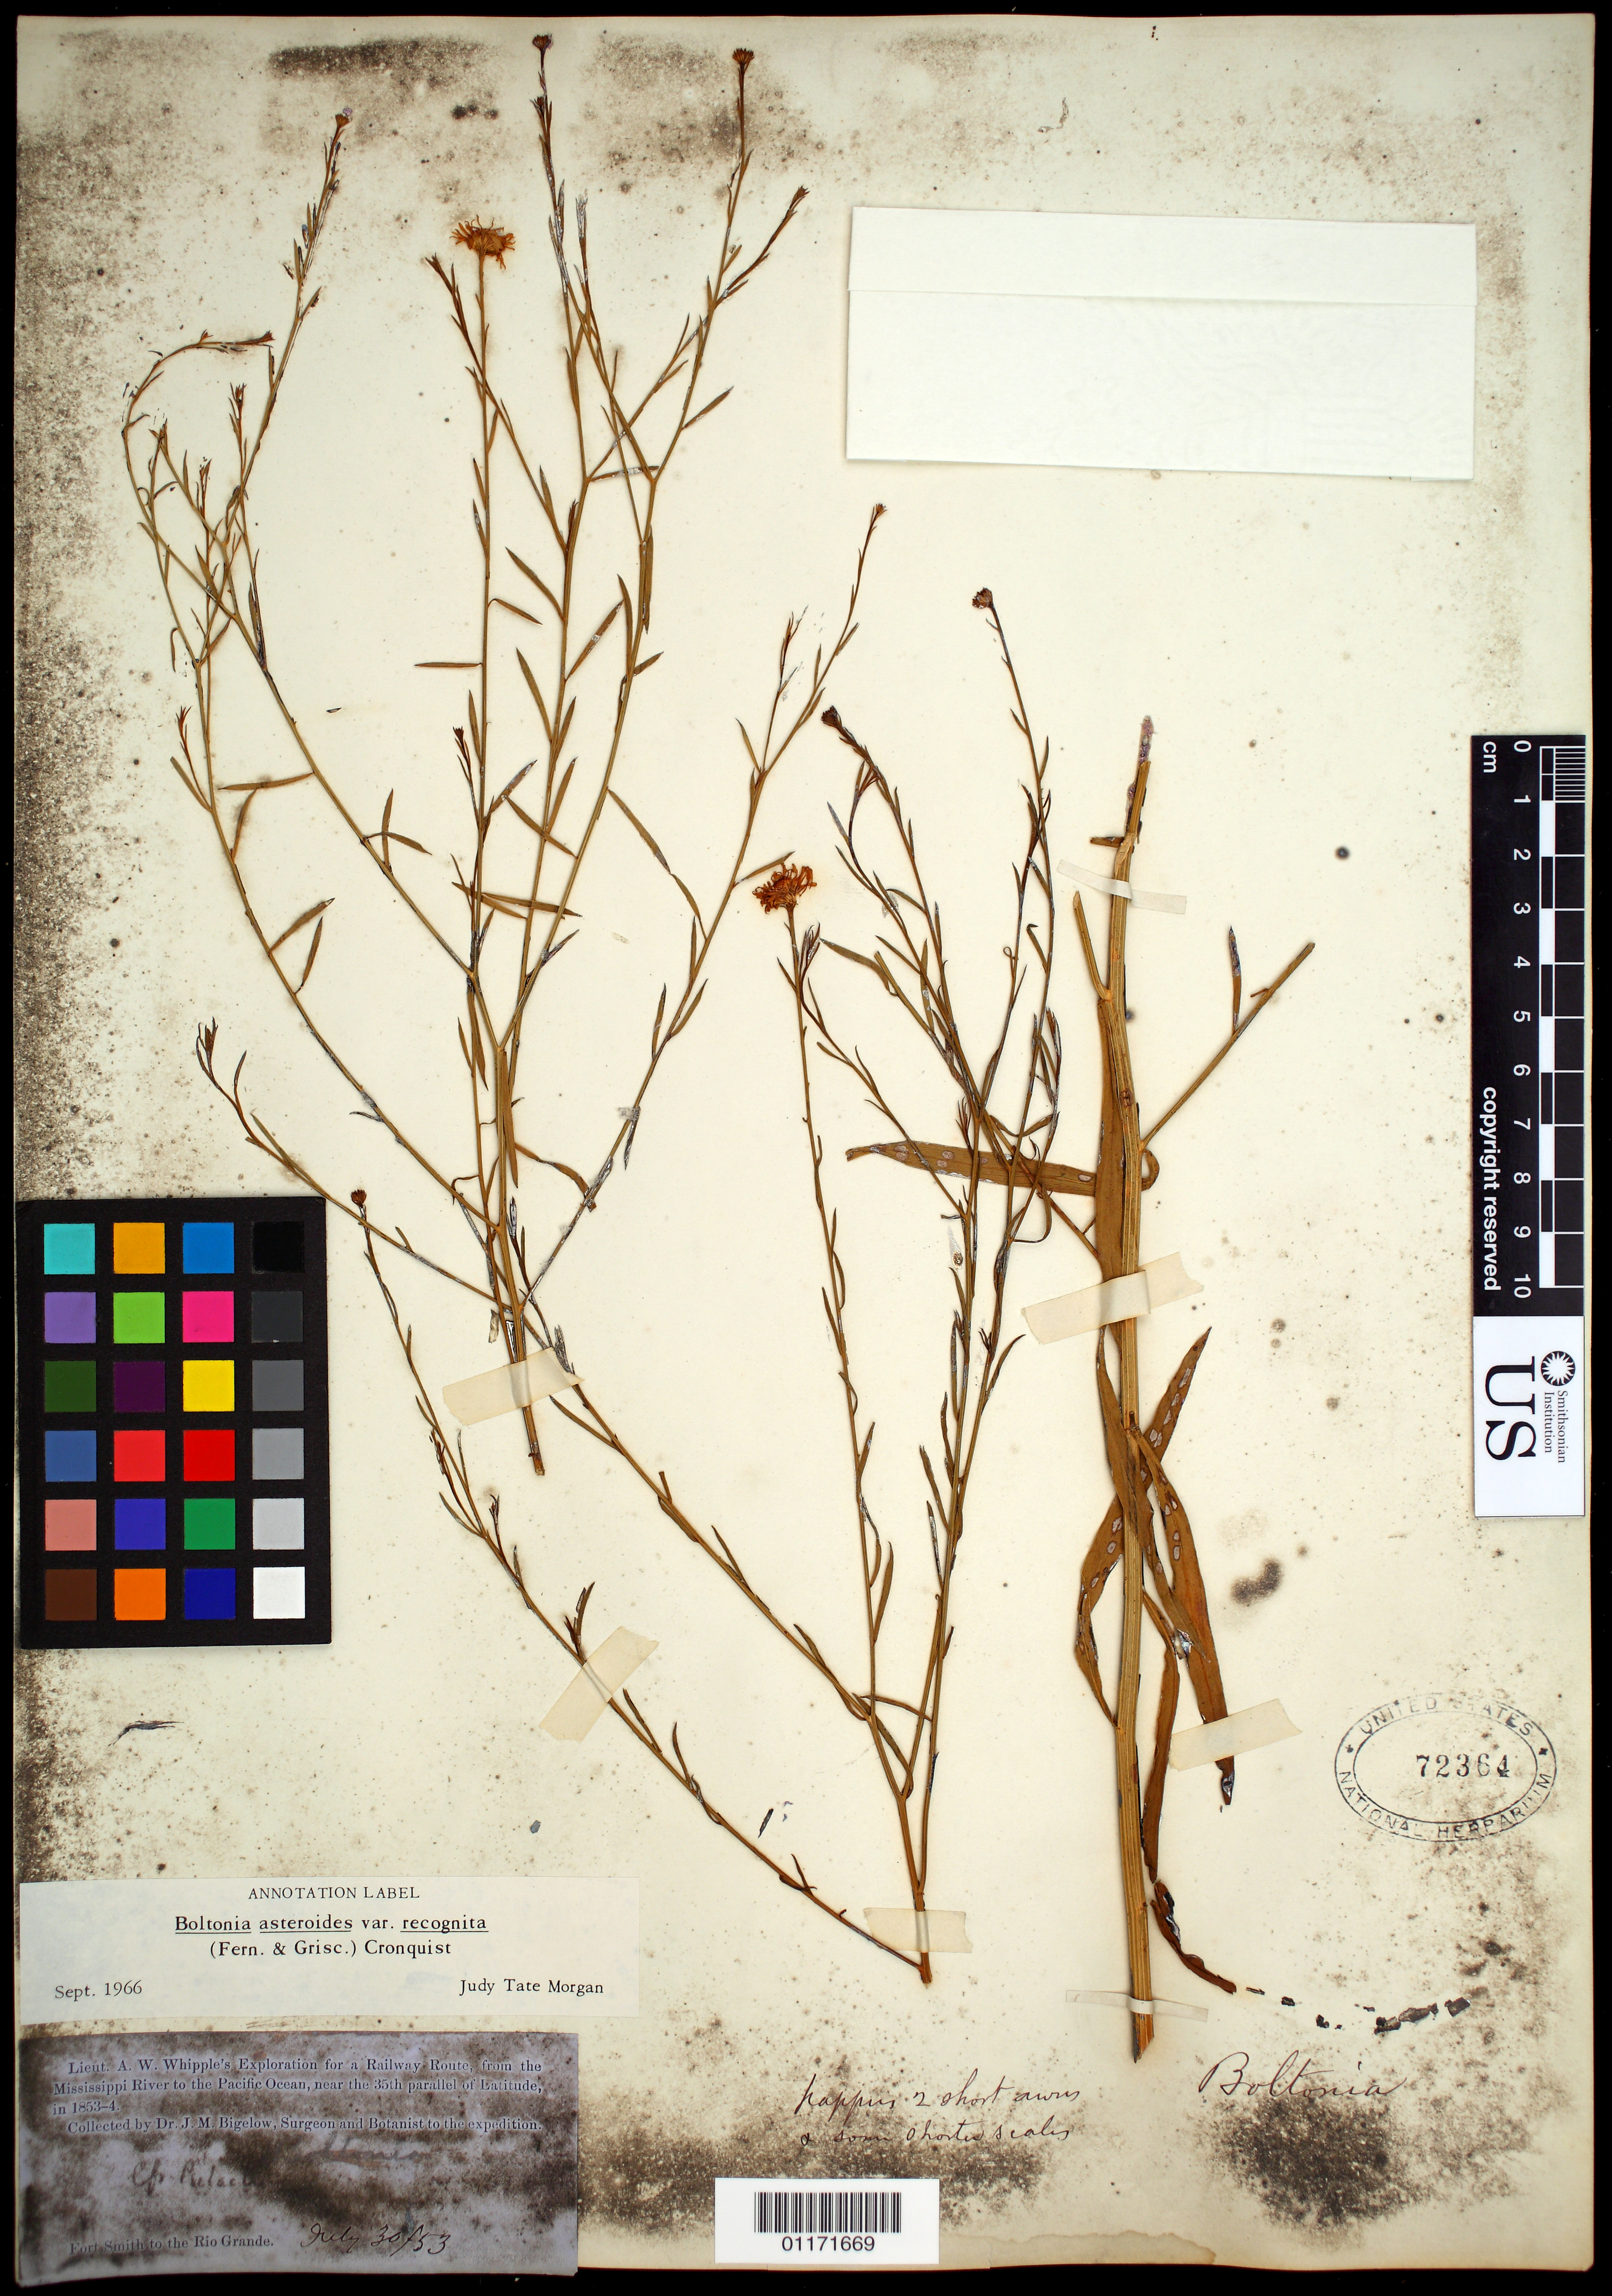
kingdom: Plantae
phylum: Tracheophyta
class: Magnoliopsida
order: Asterales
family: Asteraceae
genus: Boltonia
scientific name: Boltonia asteroides var. recognita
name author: (Fernald & Griscom) Cronq.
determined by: Morgan, J.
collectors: J. M. Bigelow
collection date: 1853-07-30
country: United States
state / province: New Mexico / Texas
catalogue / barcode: US 72364